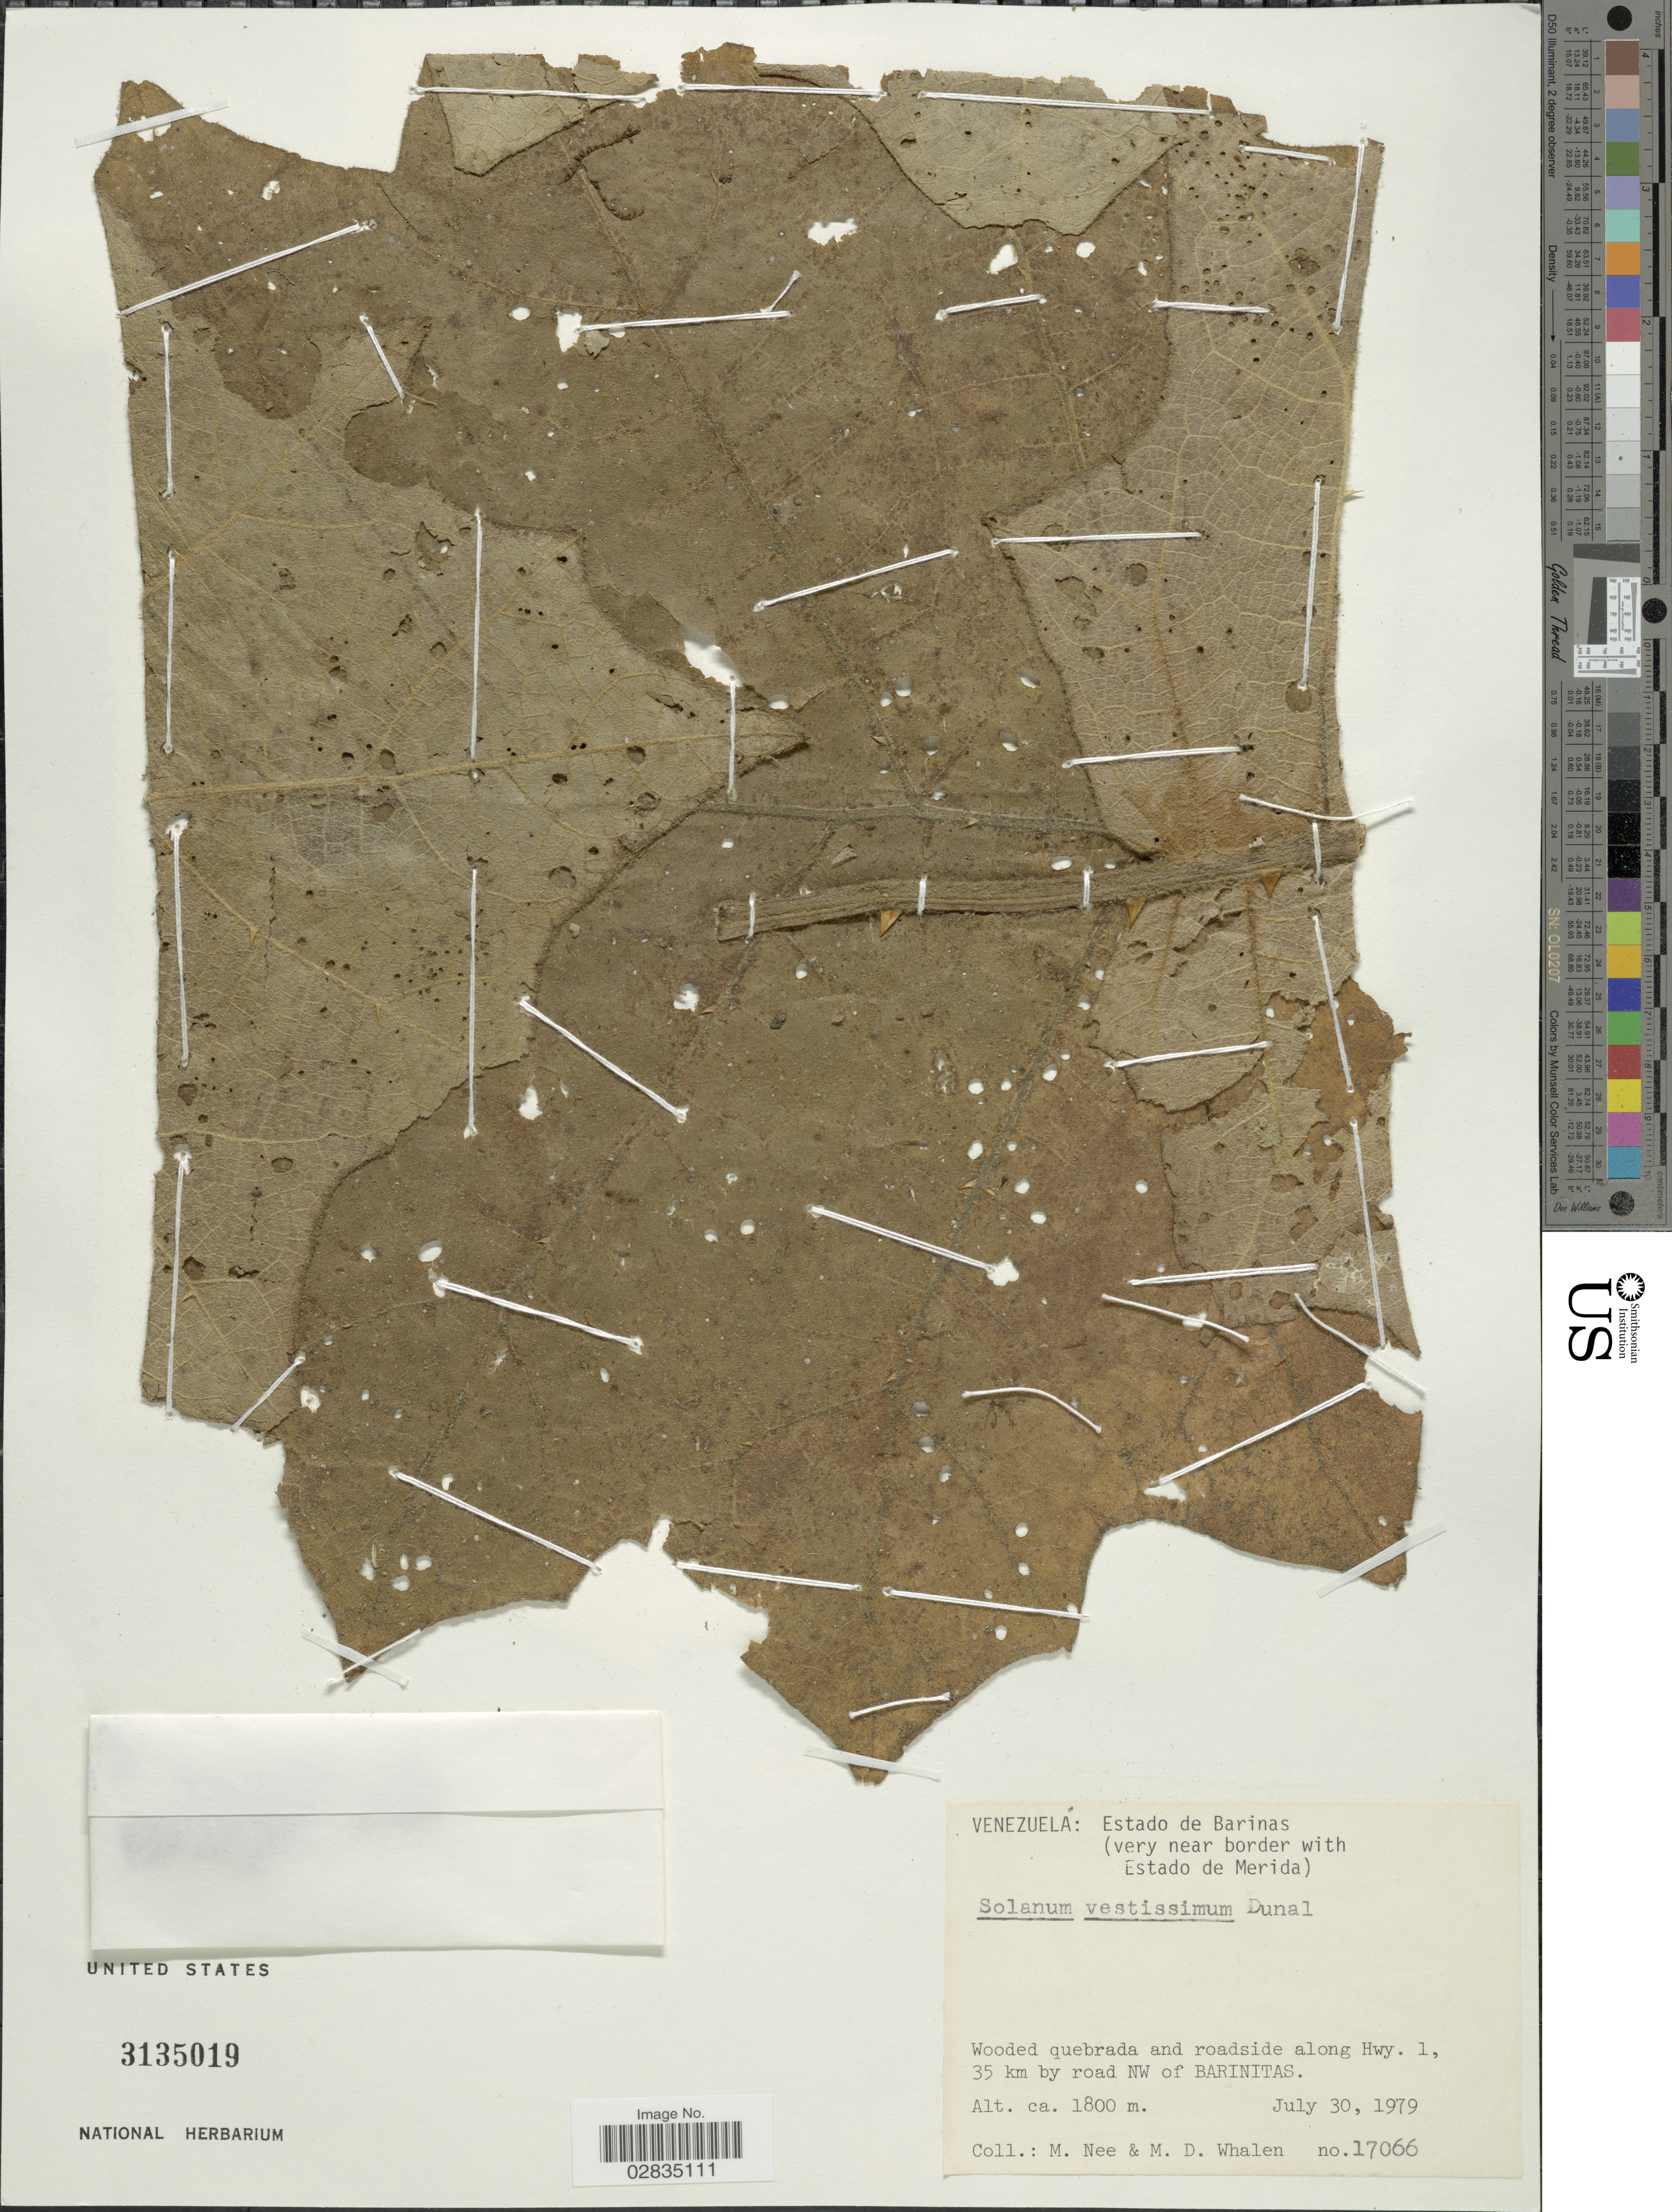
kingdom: Plantae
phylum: Tracheophyta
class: Magnoliopsida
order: Solanales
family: Solanaceae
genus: Solanum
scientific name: Solanum vestissimum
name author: Dunal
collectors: M. Nee & M. Whalen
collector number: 17066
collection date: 1979-07-30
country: Venezuela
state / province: Barinas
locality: Estado de Barinas (very near border with Estado de Merida), wooded quebrada and roadsides along Hwy. 1, 35 km by road NW of Barintas.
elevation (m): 1800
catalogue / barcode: US 3135019